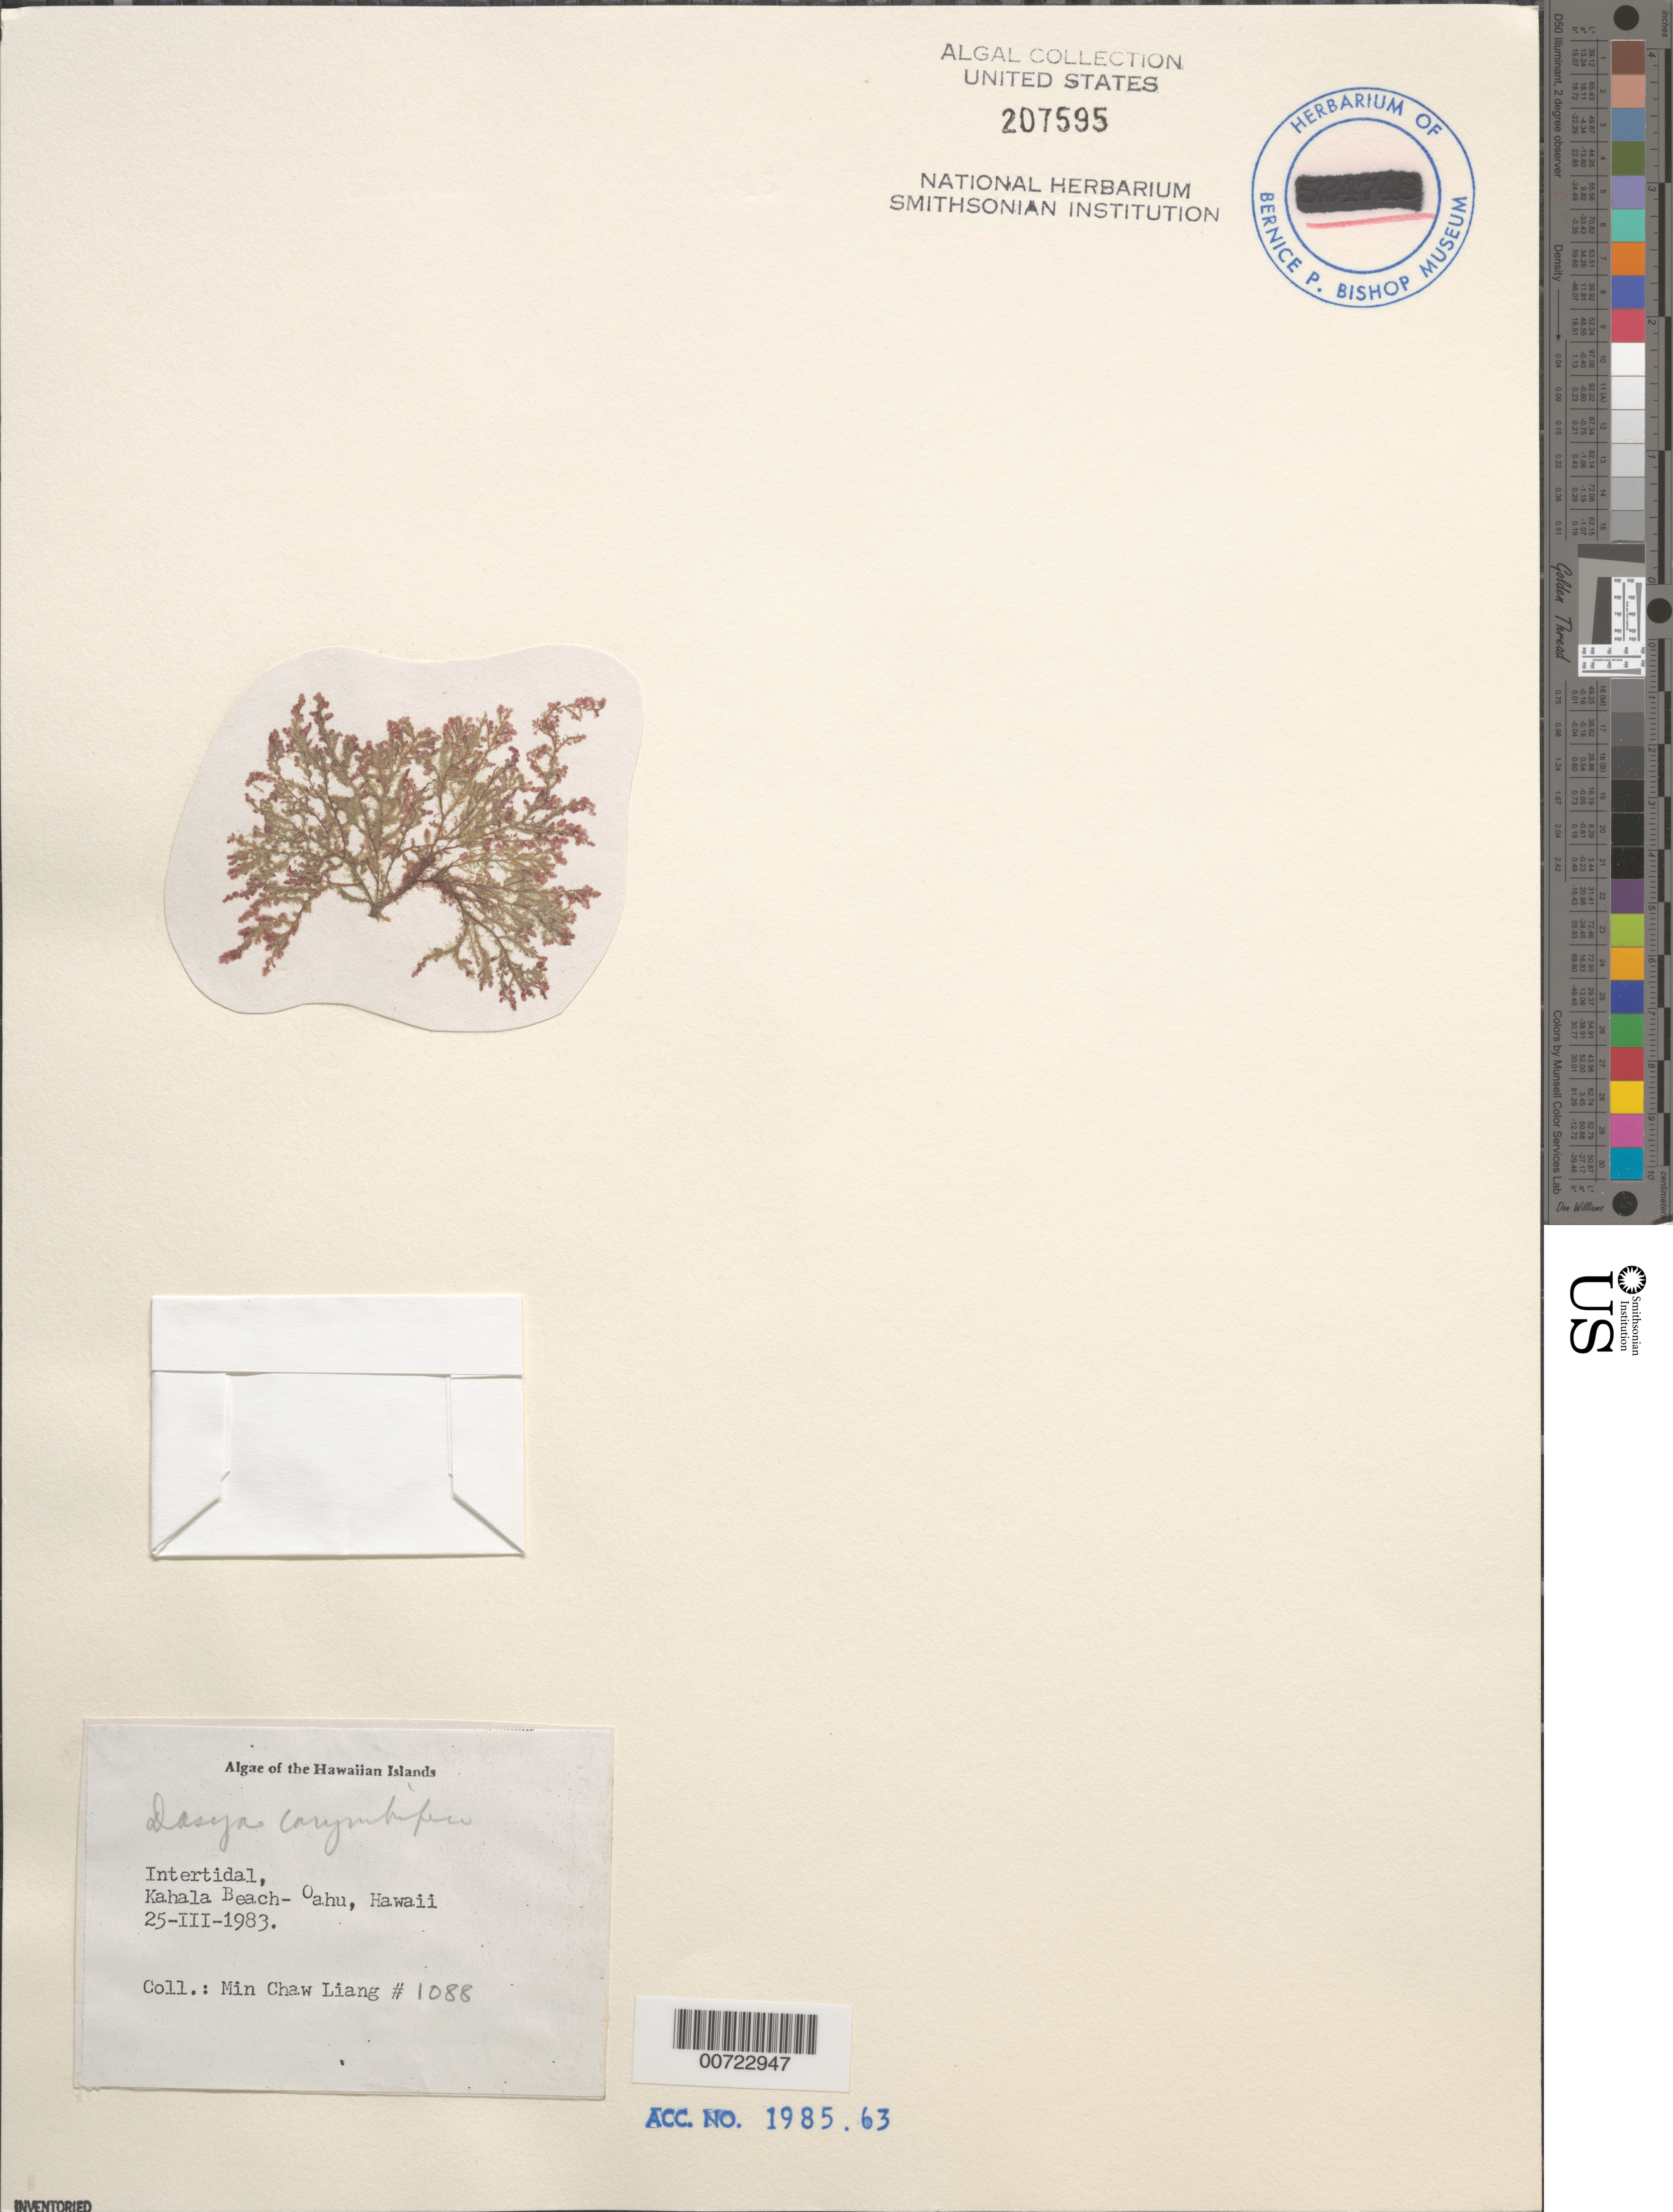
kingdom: Plantae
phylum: Rhodophyta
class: Florideophyceae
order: Ceramiales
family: Dasyaceae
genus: Dasya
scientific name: Dasya corymbifera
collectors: M. Liang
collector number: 1088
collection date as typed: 25 Mar 1983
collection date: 1983-03-25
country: United States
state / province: Hawaii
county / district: Honolulu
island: Oahu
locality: Kahala Beach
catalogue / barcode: US 207595